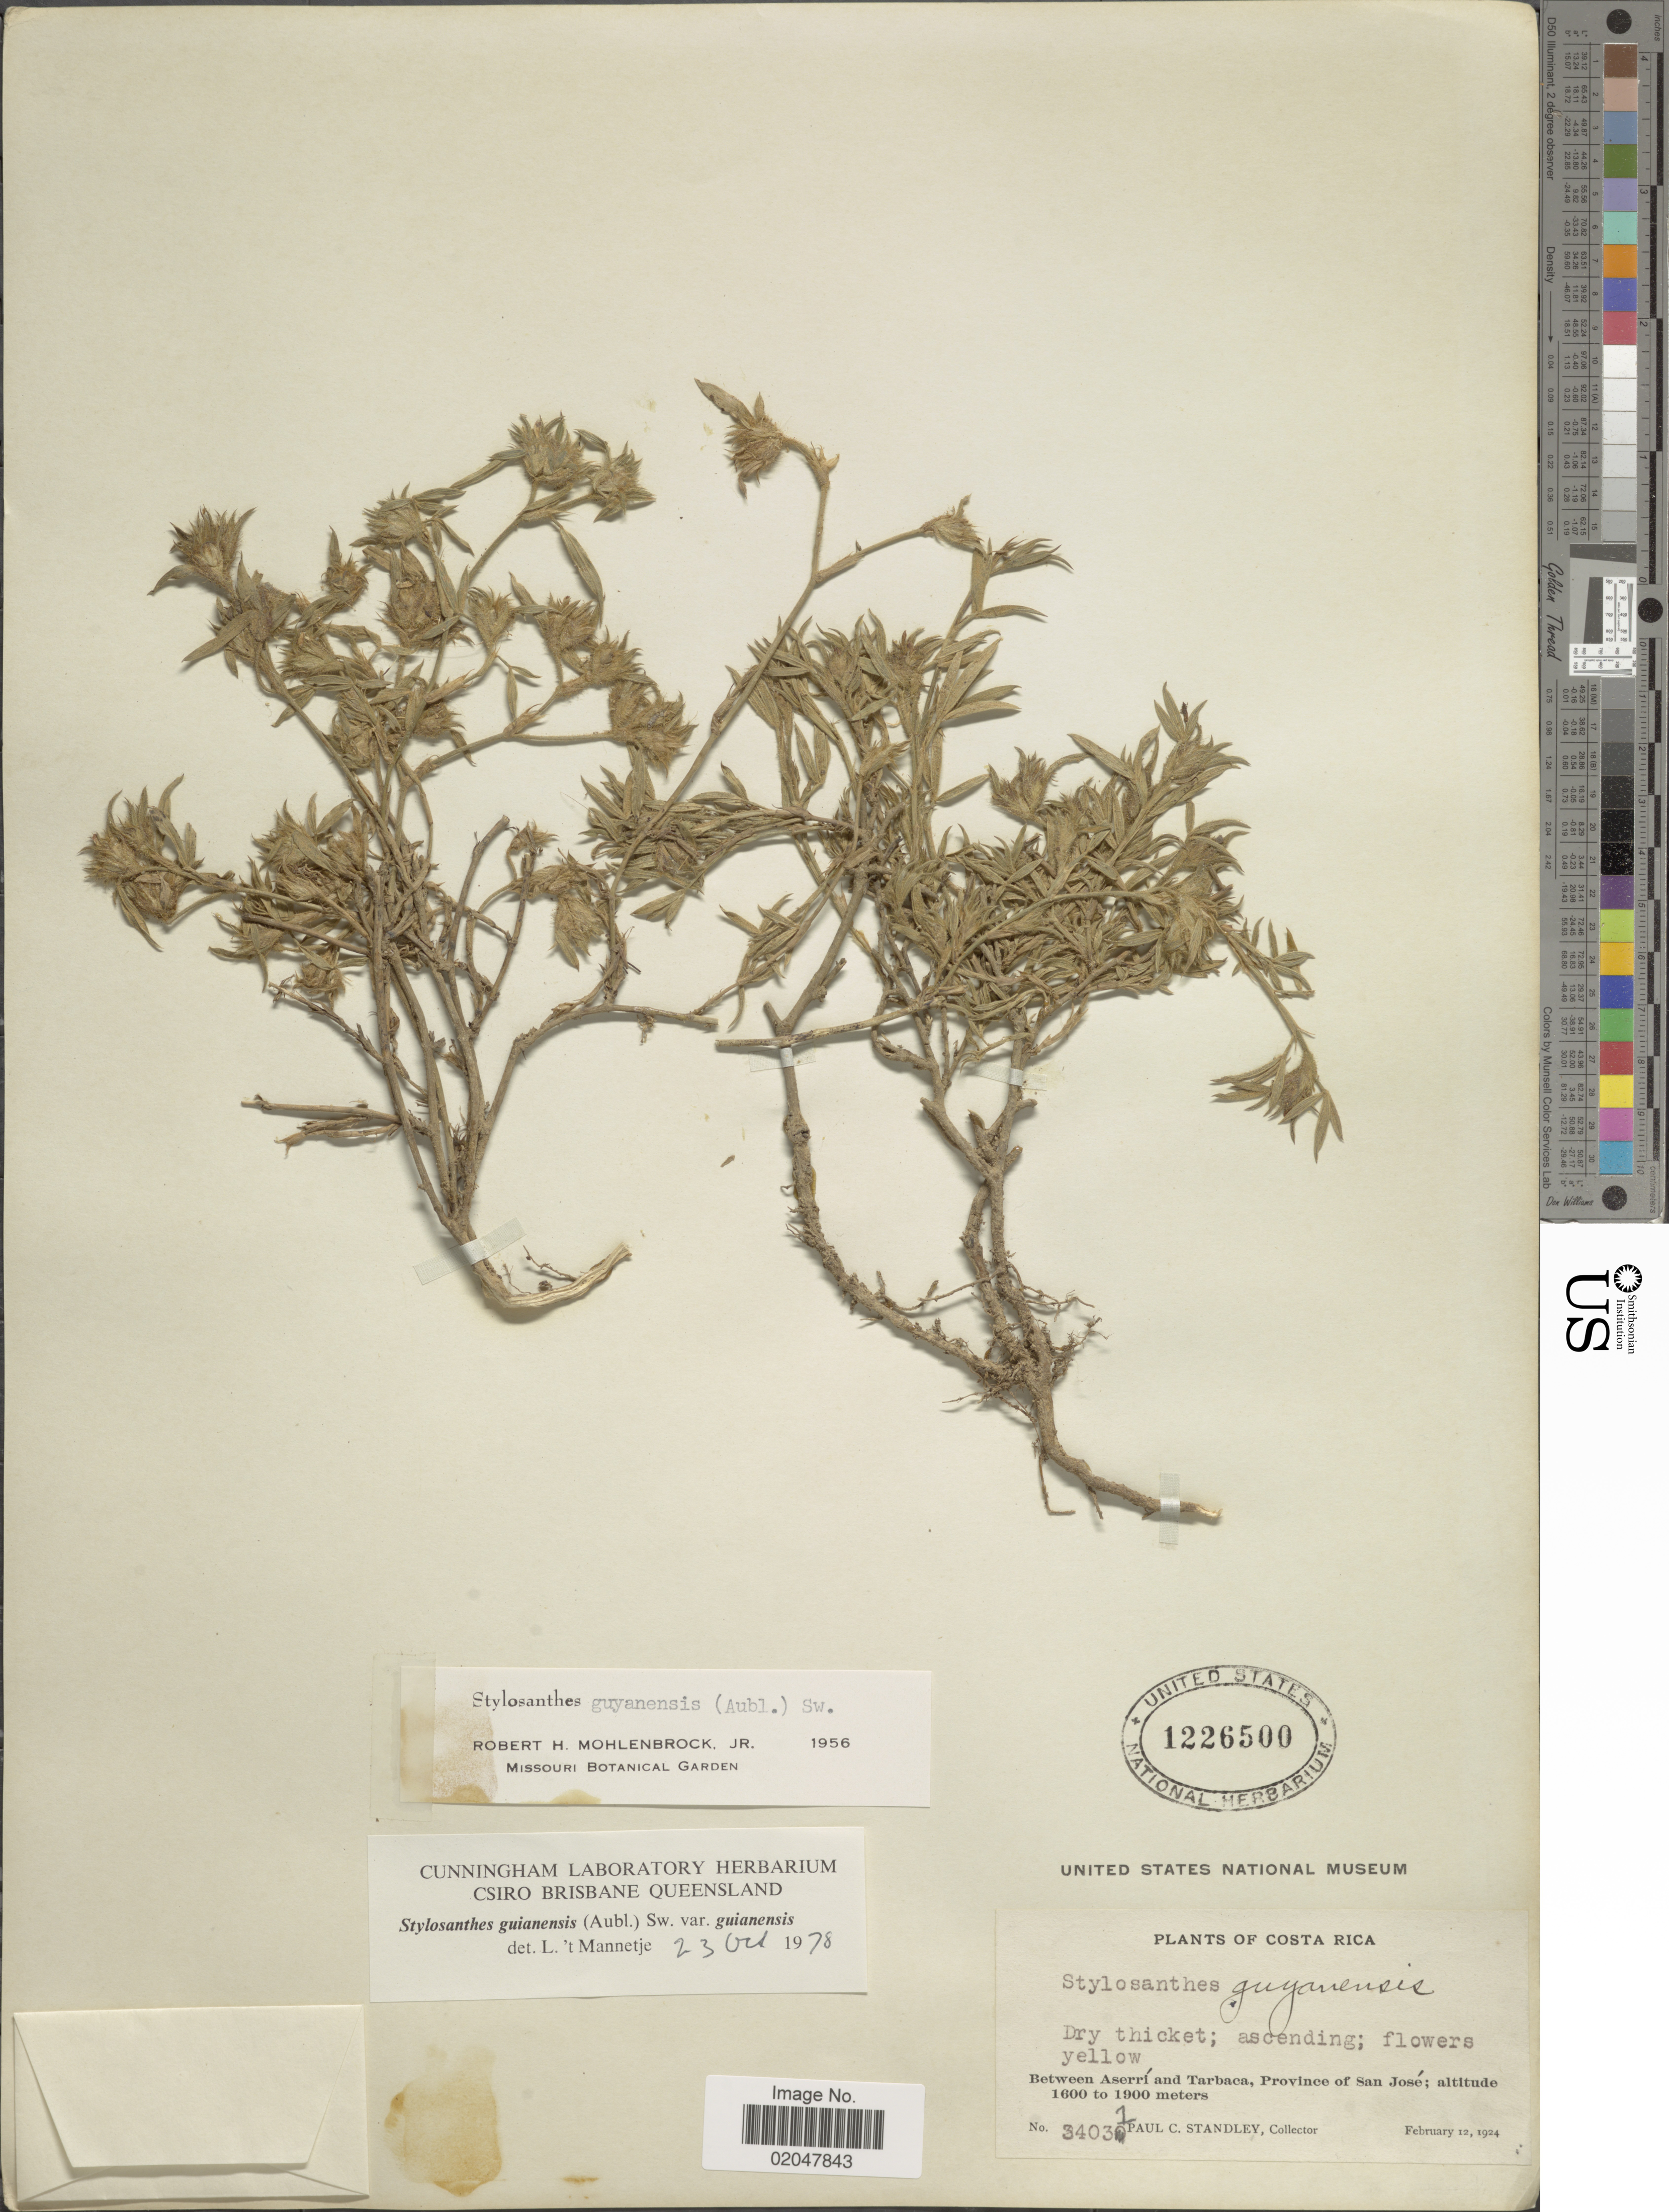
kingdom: Plantae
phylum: Tracheophyta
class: Magnoliopsida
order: Fabales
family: Fabaceae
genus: Stylosanthes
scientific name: Stylosanthes guianensis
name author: (Aubl.) Sw.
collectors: P. C. Standley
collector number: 34031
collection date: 1924-02-12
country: Costa Rica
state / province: San José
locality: Between Aserri and Tarbaca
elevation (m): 1600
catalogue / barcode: US 1226500